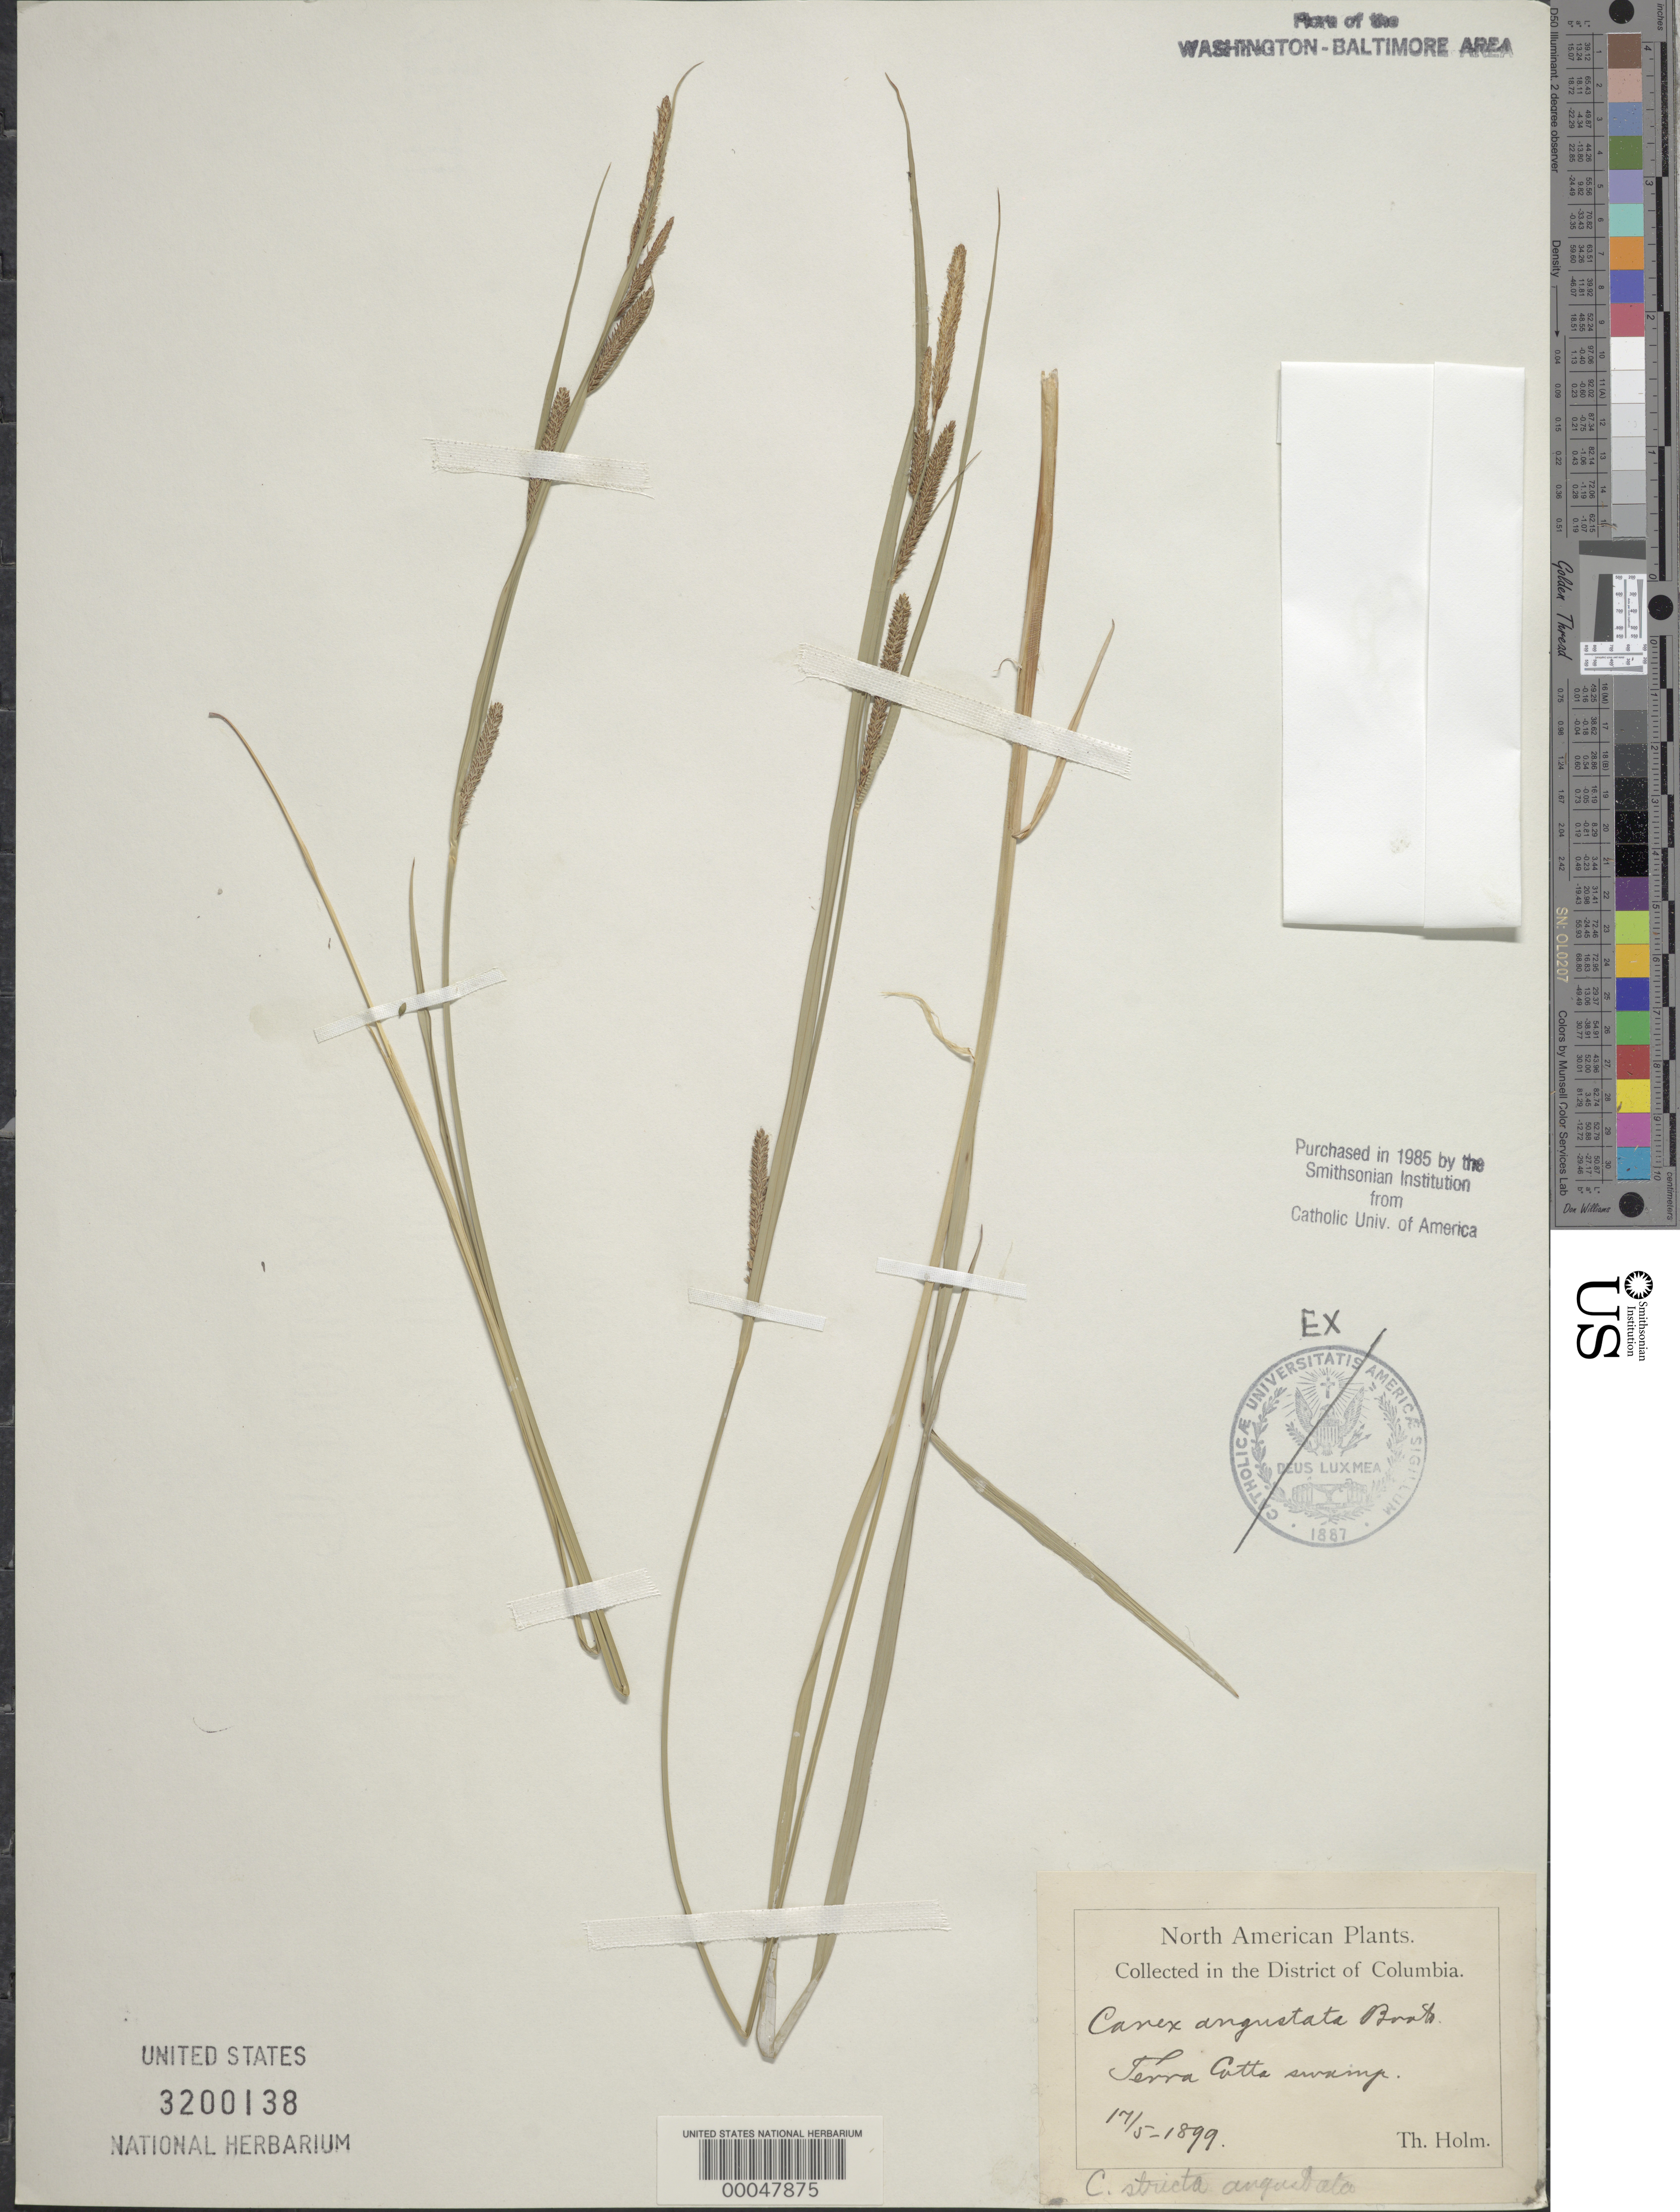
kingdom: Plantae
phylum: Tracheophyta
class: Liliopsida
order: Poales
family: Cyperaceae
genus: Carex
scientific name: Carex stricta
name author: Lam.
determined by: Strong, Mark T., (BOT), Smithsonian Institution - National Museum of Natural History (UNITED STATES)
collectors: T. Holm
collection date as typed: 17 May 1899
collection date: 1899-05-17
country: United States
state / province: District of Columbia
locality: Terra Cotta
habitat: Swamp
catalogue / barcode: US 3200138